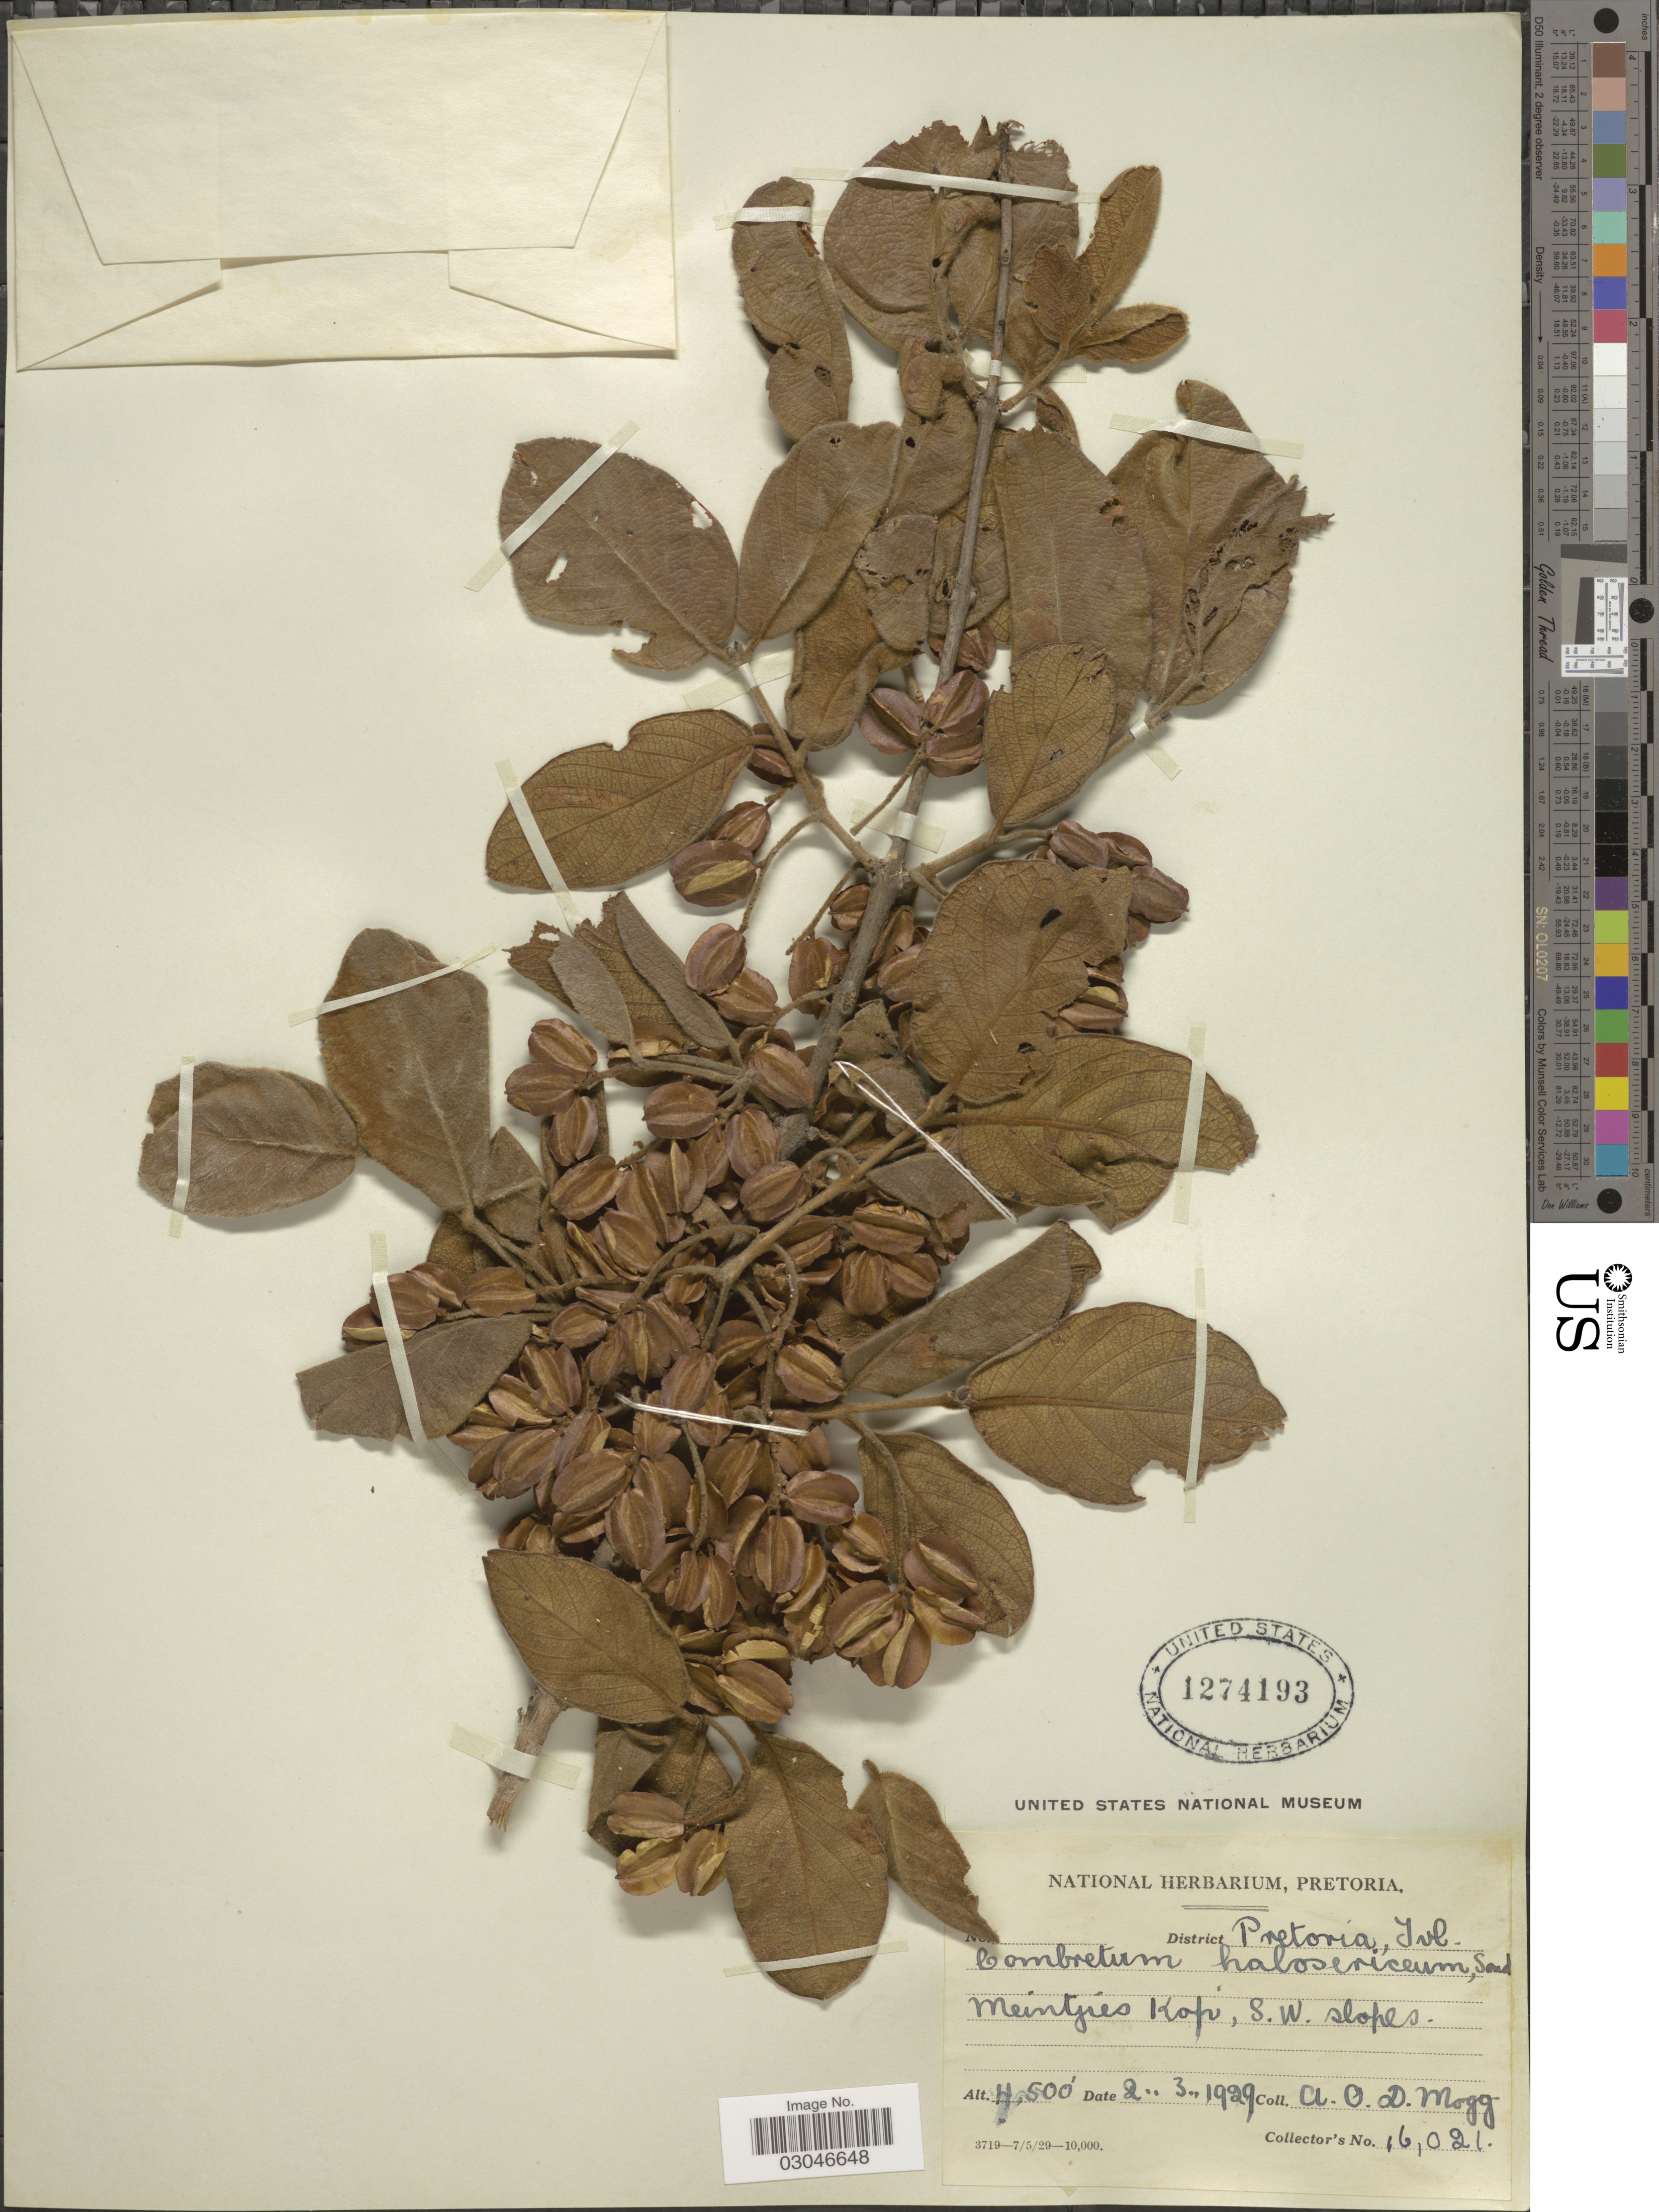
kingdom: Plantae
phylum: Tracheophyta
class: Magnoliopsida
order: Myrtales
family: Combretaceae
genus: Combretum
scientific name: Combretum holosericeum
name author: Sond.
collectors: A. O. Mogg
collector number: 16021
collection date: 1929-03-02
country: South Africa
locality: District Pretoria, Tvl. Meintjies Kop, S.W. slopes.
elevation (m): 1372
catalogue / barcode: US 1274193